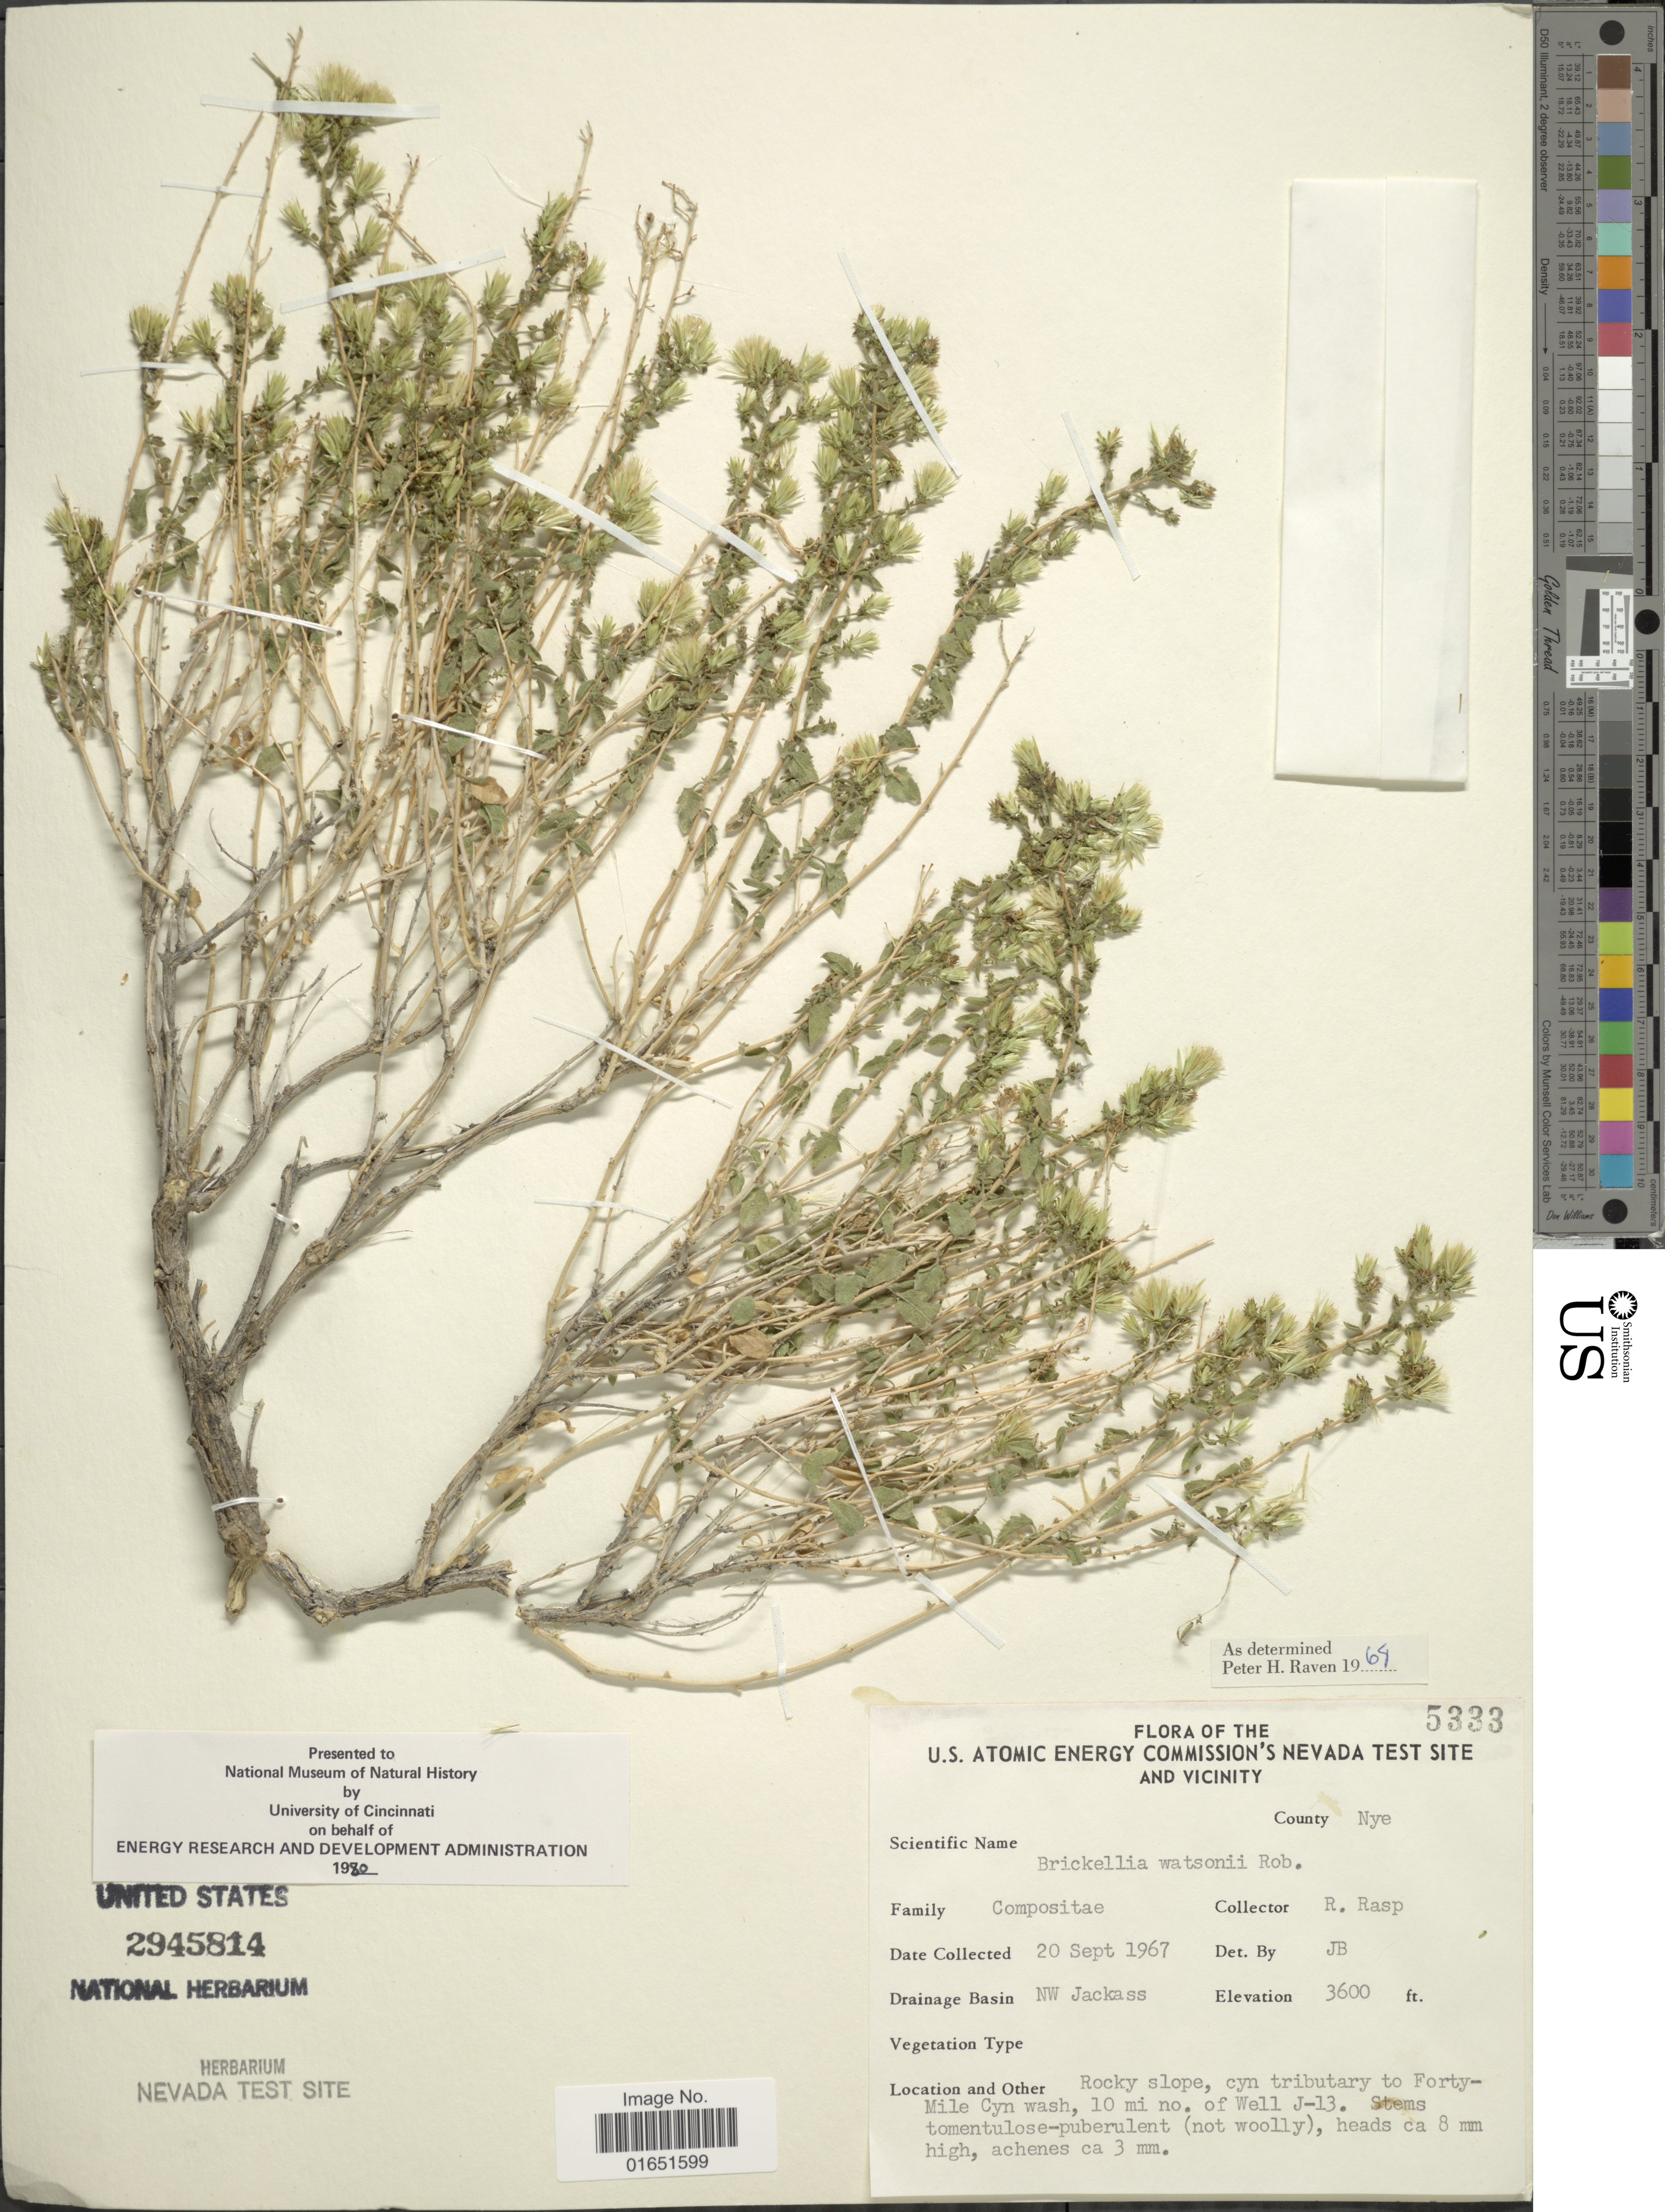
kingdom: Plantae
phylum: Tracheophyta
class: Magnoliopsida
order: Asterales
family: Asteraceae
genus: Brickellia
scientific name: Brickellia watsonii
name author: B.L. Rob.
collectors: J. C. Beatley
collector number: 5333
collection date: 1967-09-20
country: United States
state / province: Nevada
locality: U.S. Atomic Energy Commison's Nevada Test Site and Vicinity, County Nye, Drainage Basin NW Jackass, Rocky slope, cyn tributary to Forty-Mile Cyn Wash, 10 mi no. of Well J-13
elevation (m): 1097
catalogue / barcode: US 2945814